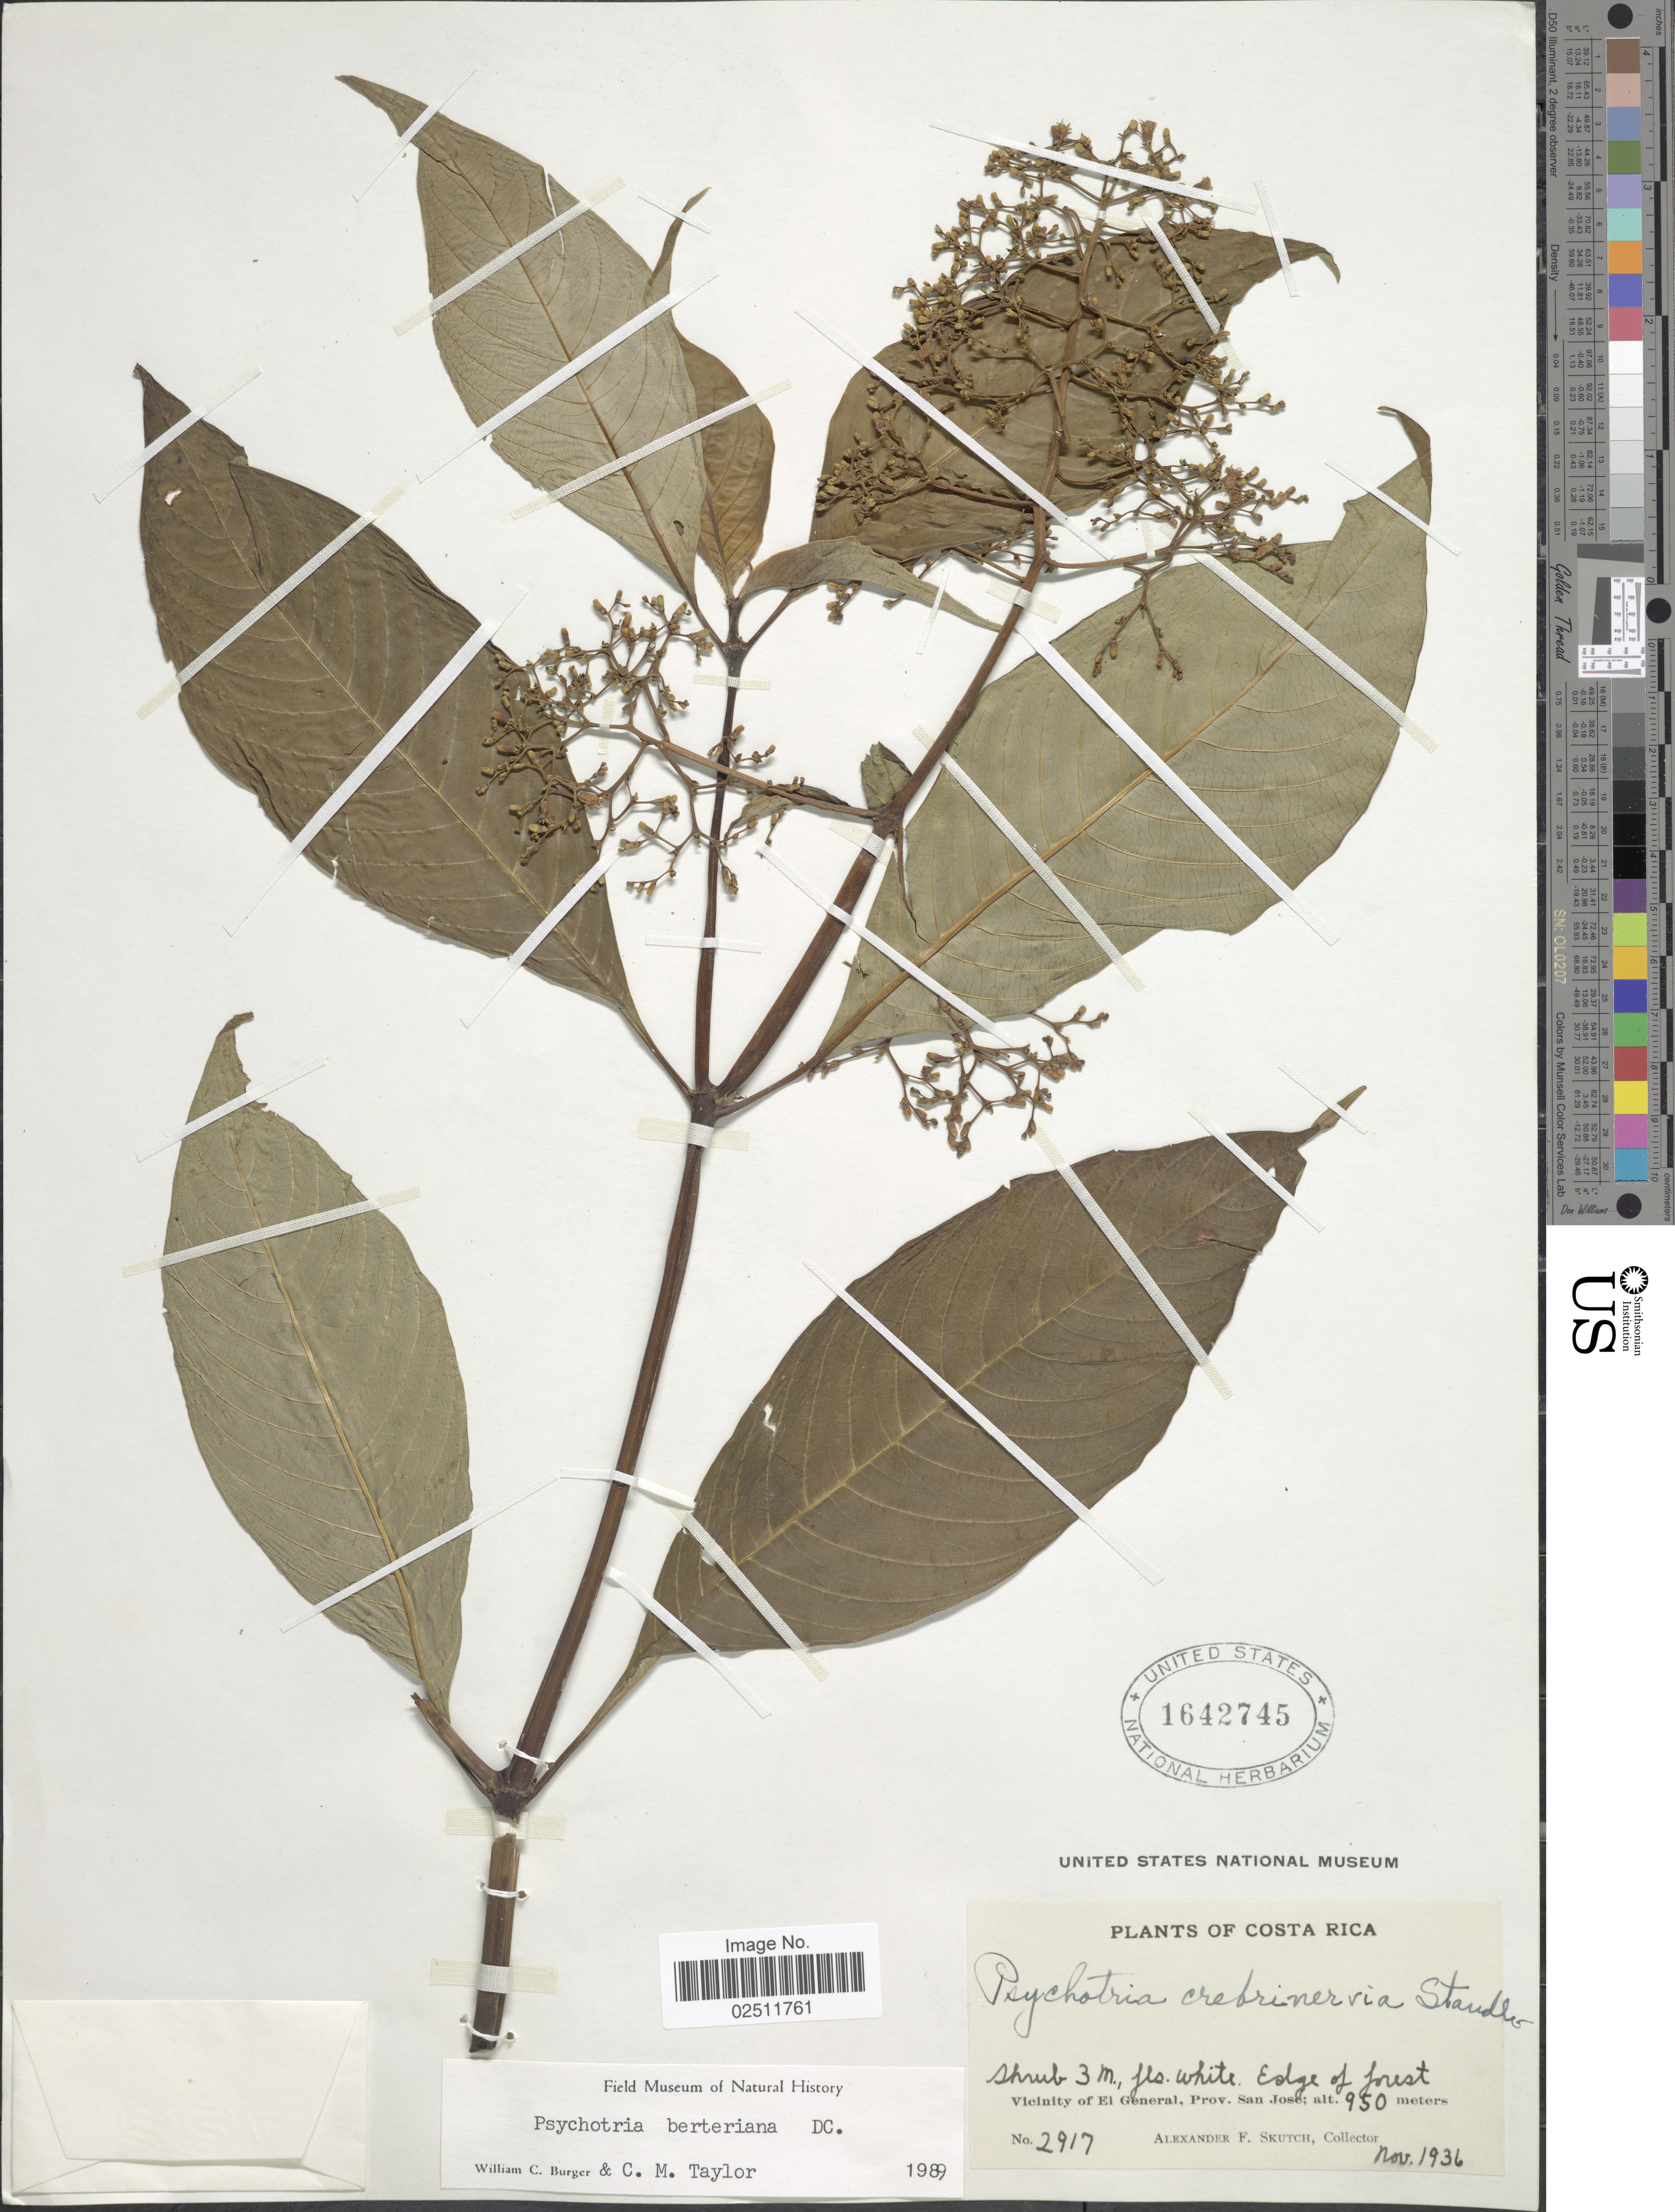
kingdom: Plantae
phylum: Tracheophyta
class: Magnoliopsida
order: Gentianales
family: Rubiaceae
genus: Psychotria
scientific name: Psychotria berteroana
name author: DC.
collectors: A. F. Skutch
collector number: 2917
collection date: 1936-11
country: Costa Rica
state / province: San José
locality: Edge of forest. Vicinity of El General.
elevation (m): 950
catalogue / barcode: US 1642745